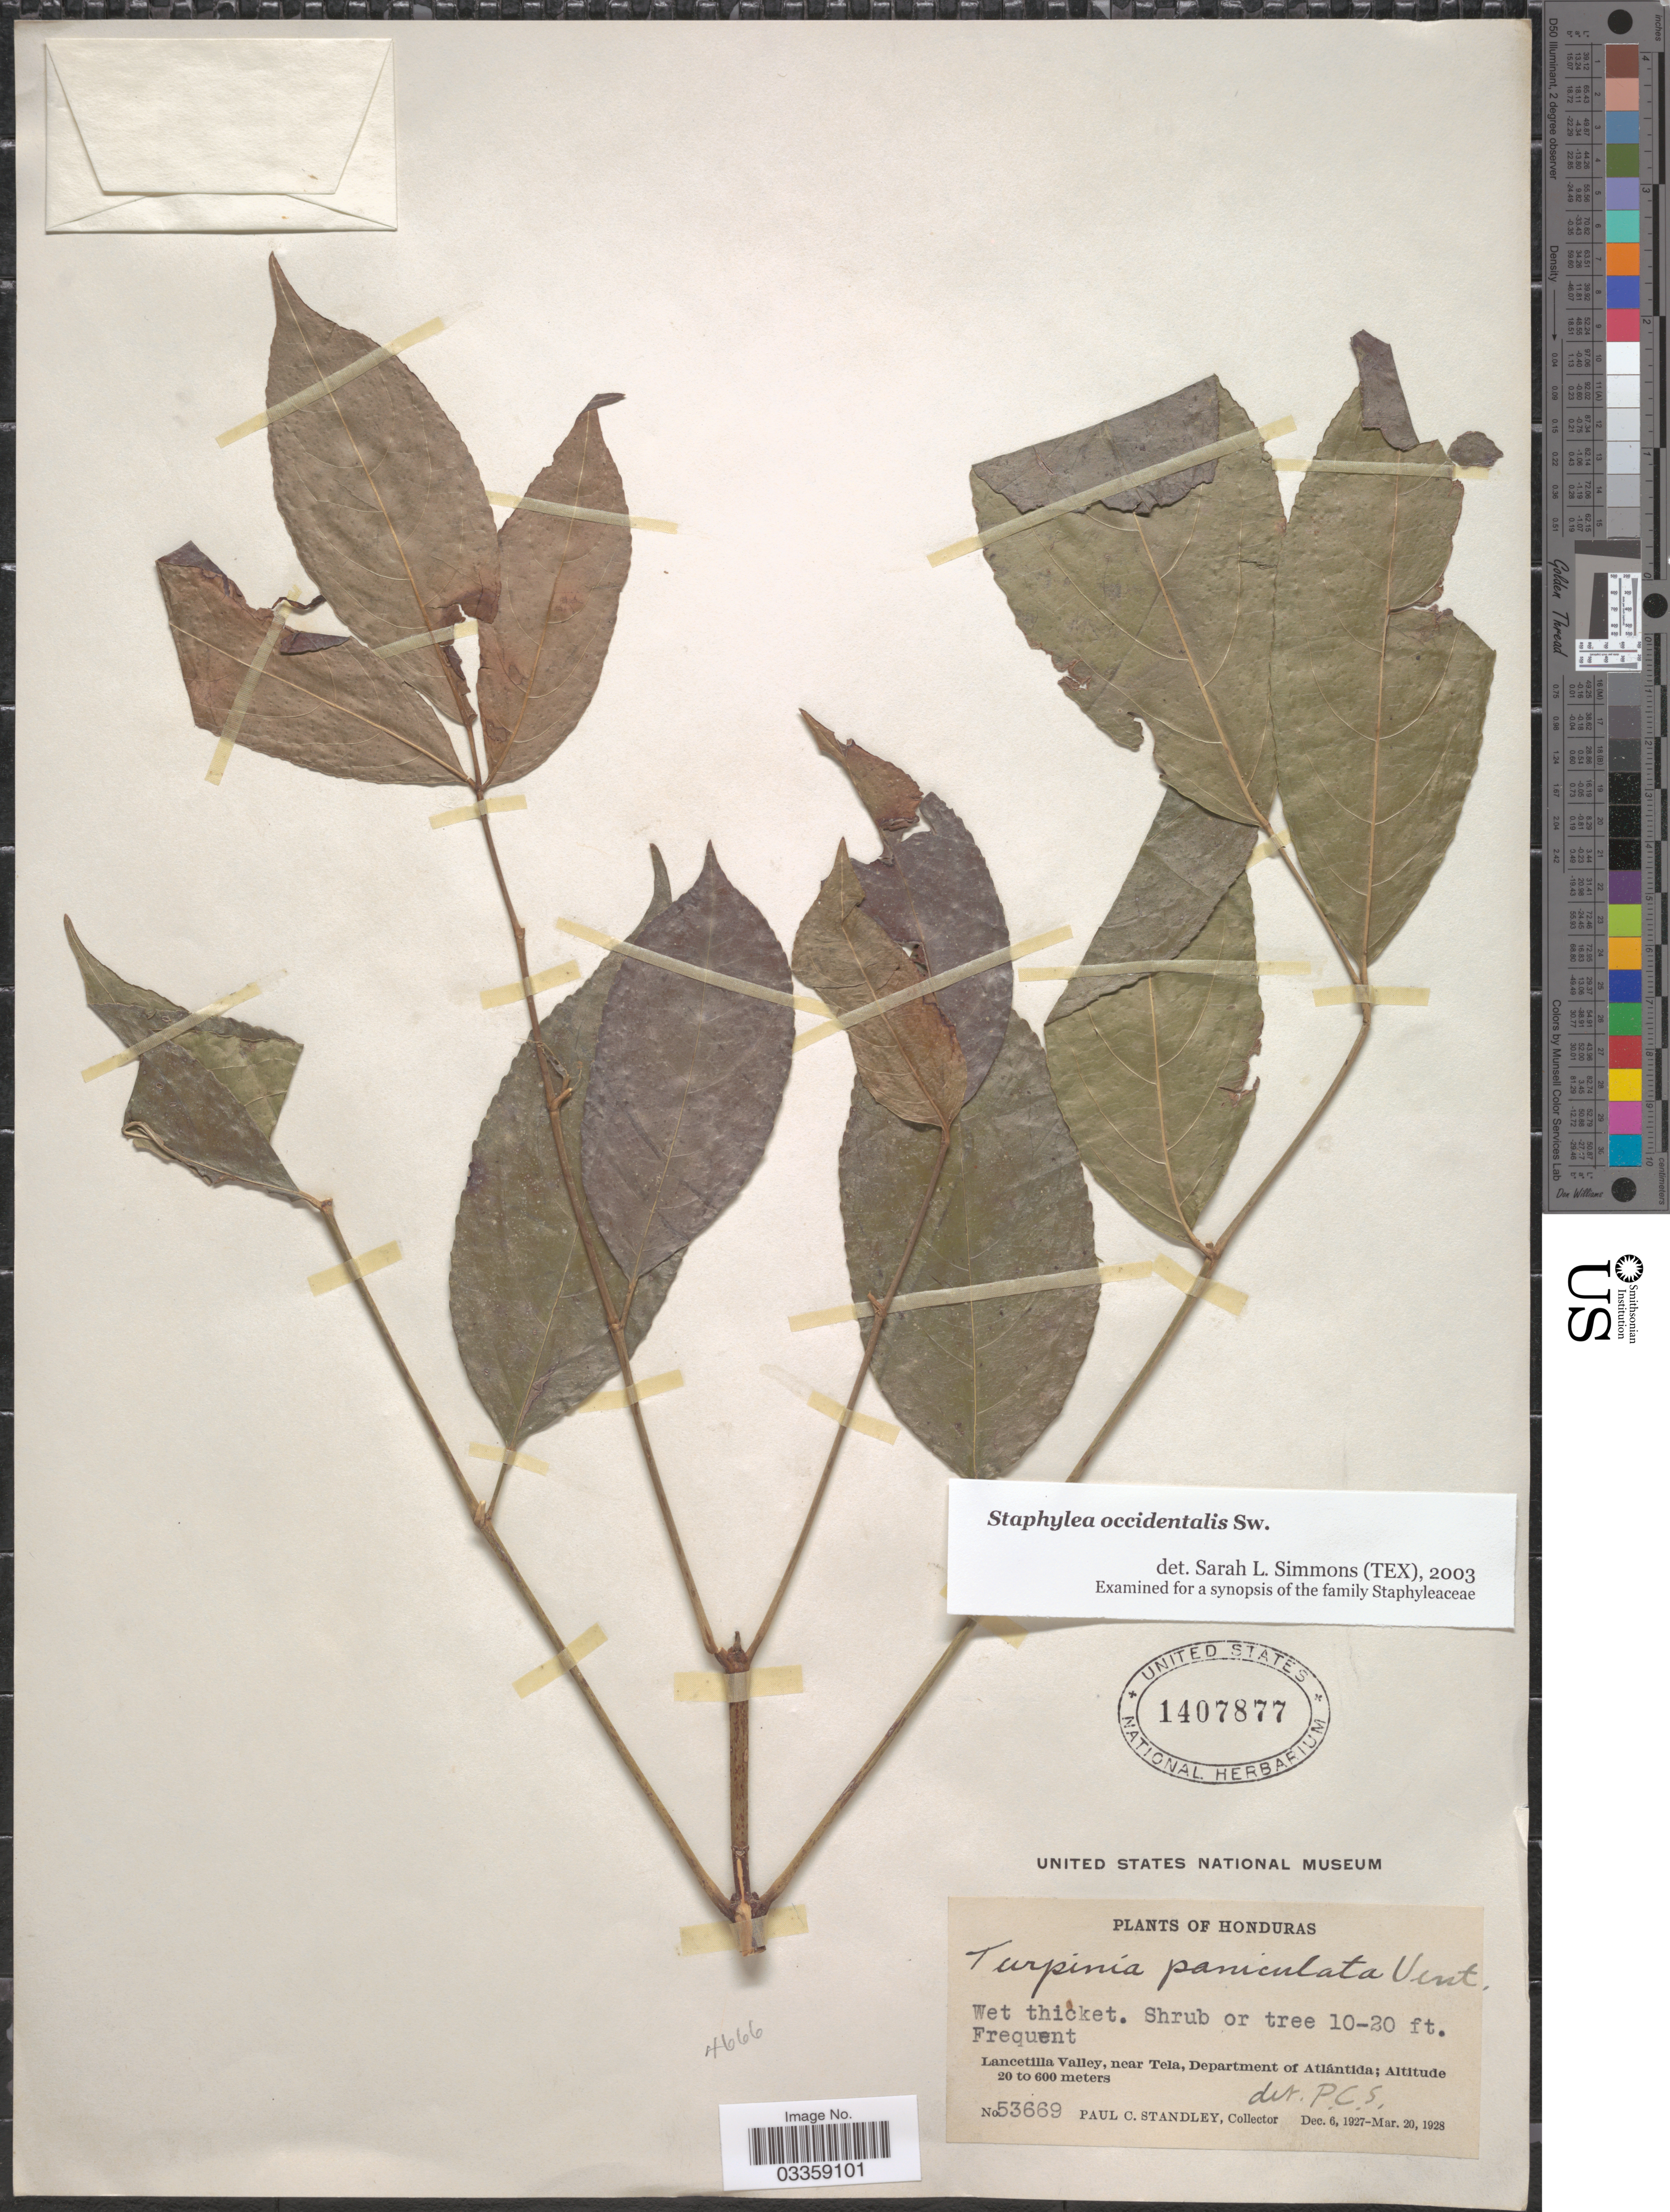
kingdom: Plantae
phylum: Tracheophyta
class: Magnoliopsida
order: Crossosomatales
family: Staphyleaceae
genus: Turpinia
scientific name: Turpinia occidentalis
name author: (Sw.) G. Don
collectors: P. C. Standley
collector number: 53669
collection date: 1927-12-06/1928-03-20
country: Honduras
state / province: Atlántida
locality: Lancetilla Valley, near Tela, Department of Atlántida.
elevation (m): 20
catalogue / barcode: US 1407877